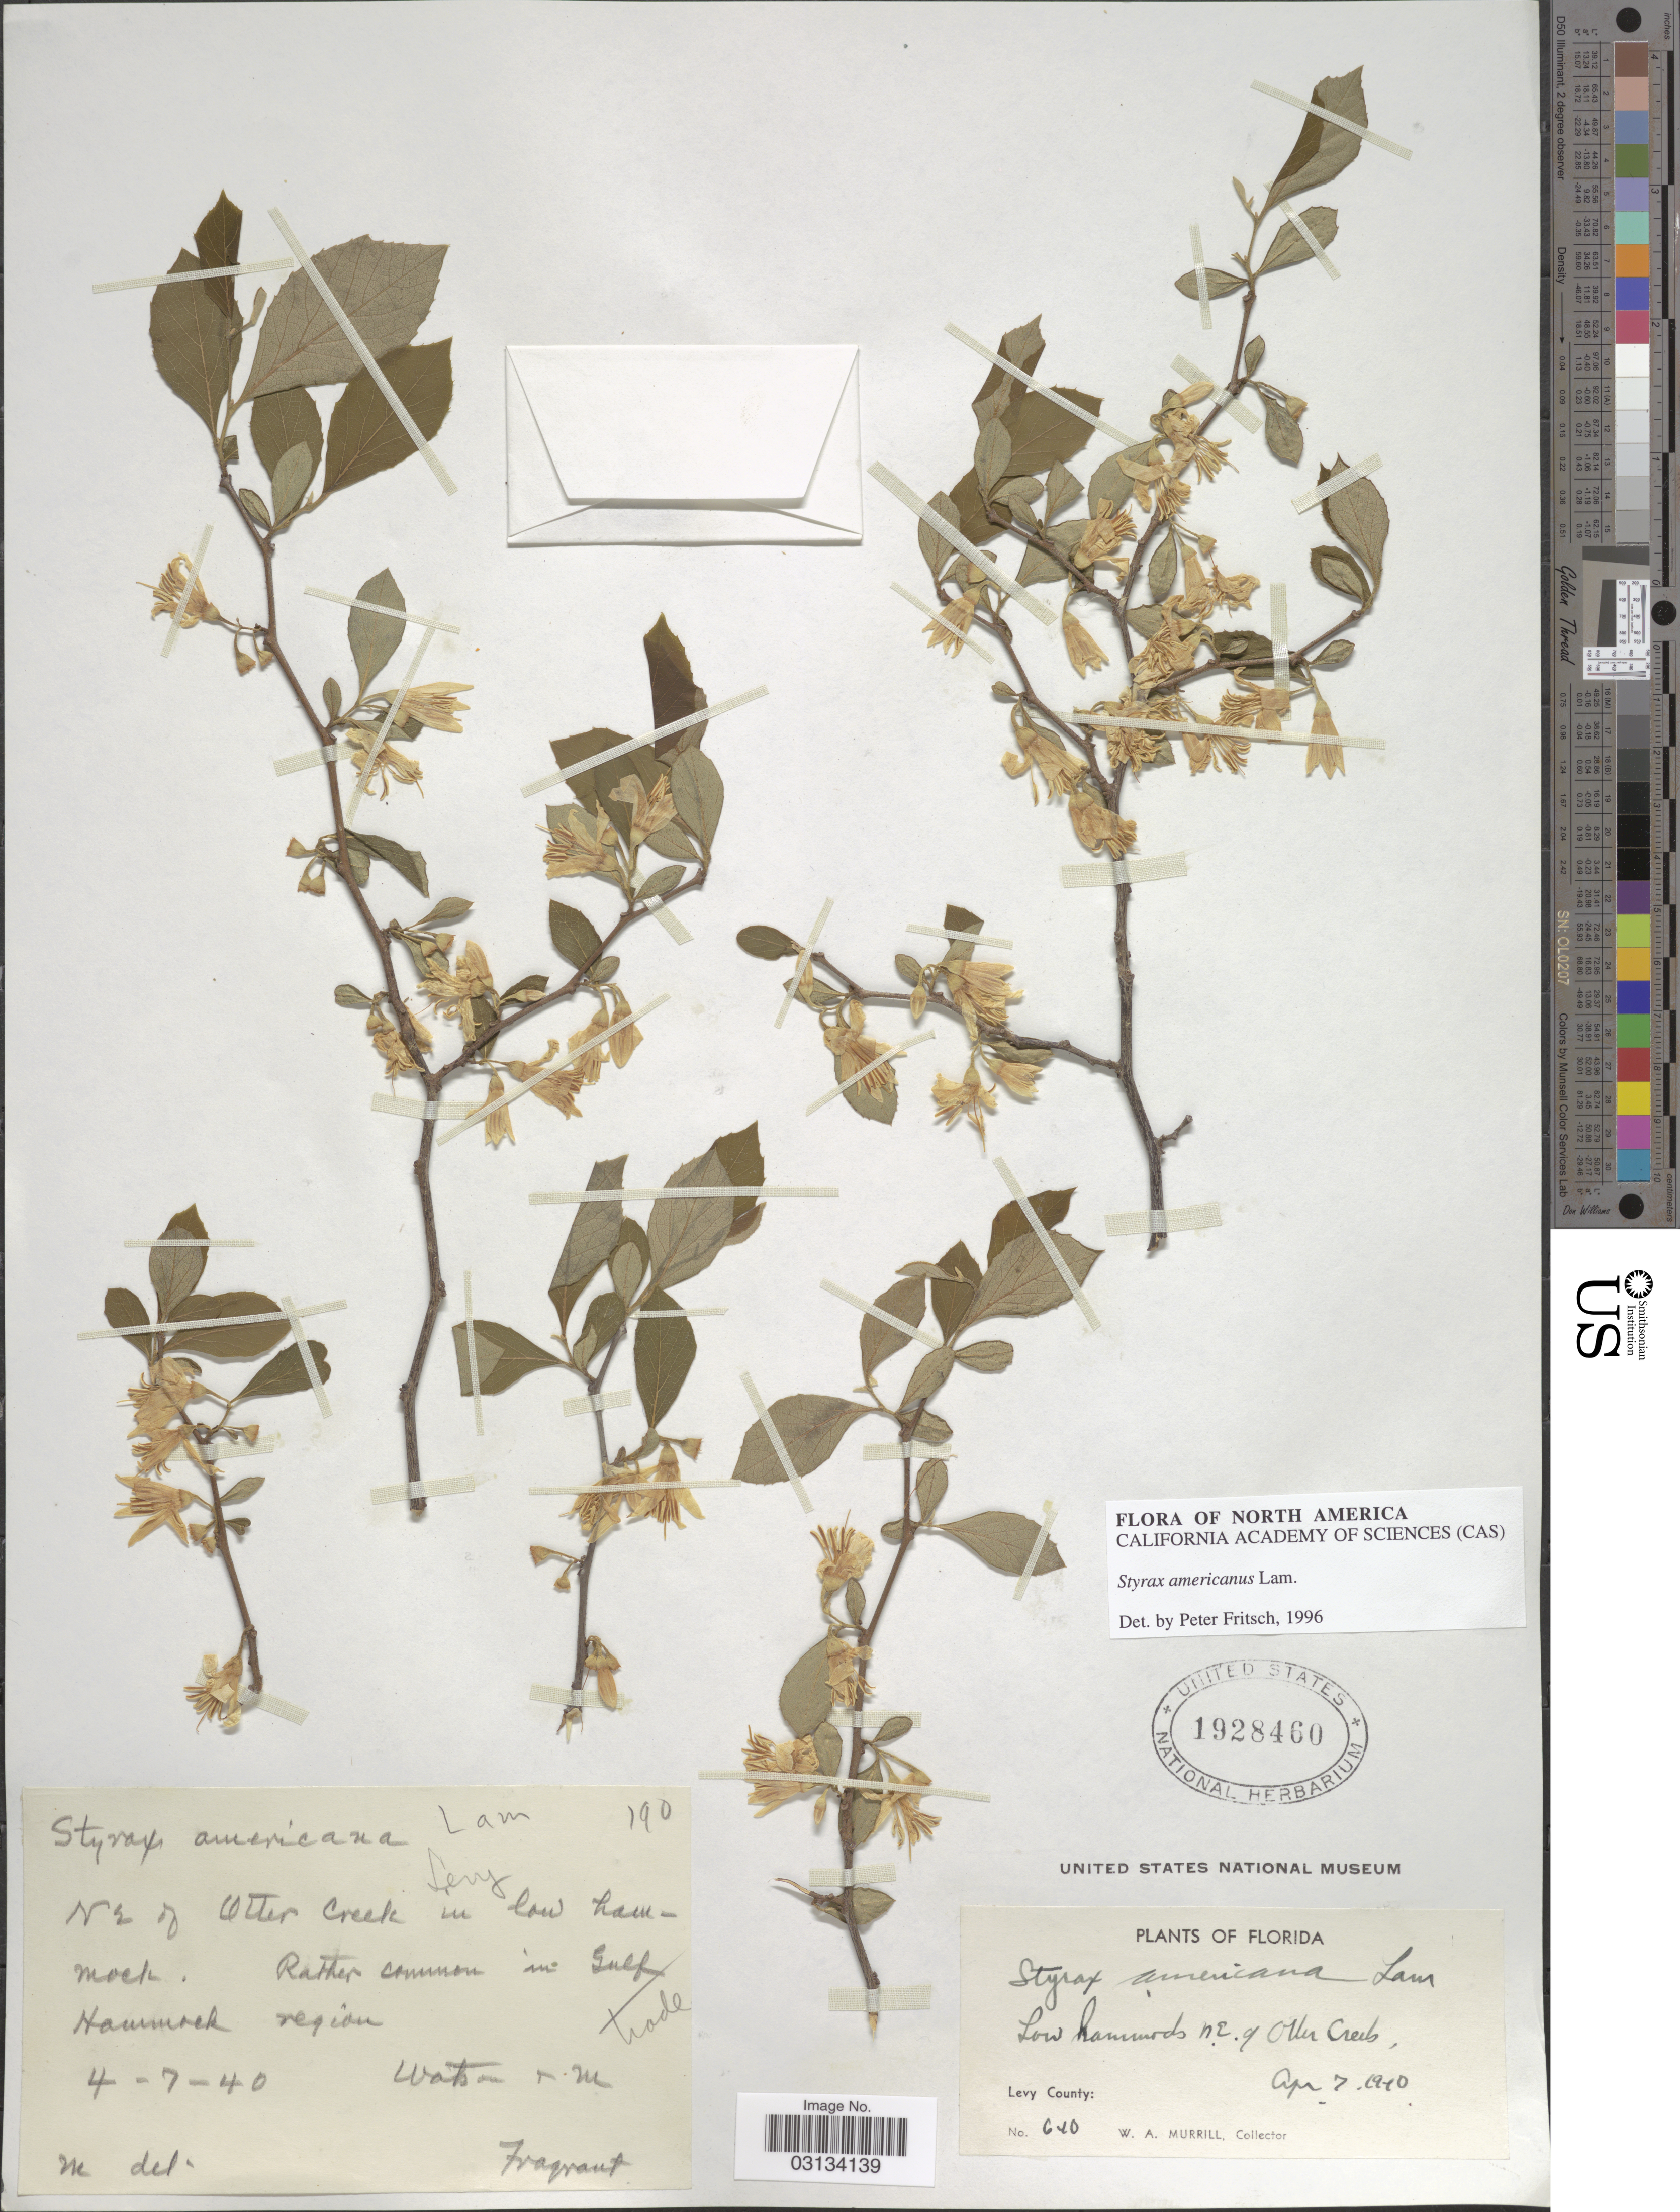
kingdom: Plantae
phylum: Tracheophyta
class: Magnoliopsida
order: Ericales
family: Styracaceae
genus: Styrax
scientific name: Styrax americanus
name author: Lam.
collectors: W. A. Murrill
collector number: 640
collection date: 1940-04-07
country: United States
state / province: Florida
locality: Low hammocks N.E. of Otter Creek, Levy County.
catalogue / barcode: US 1928460